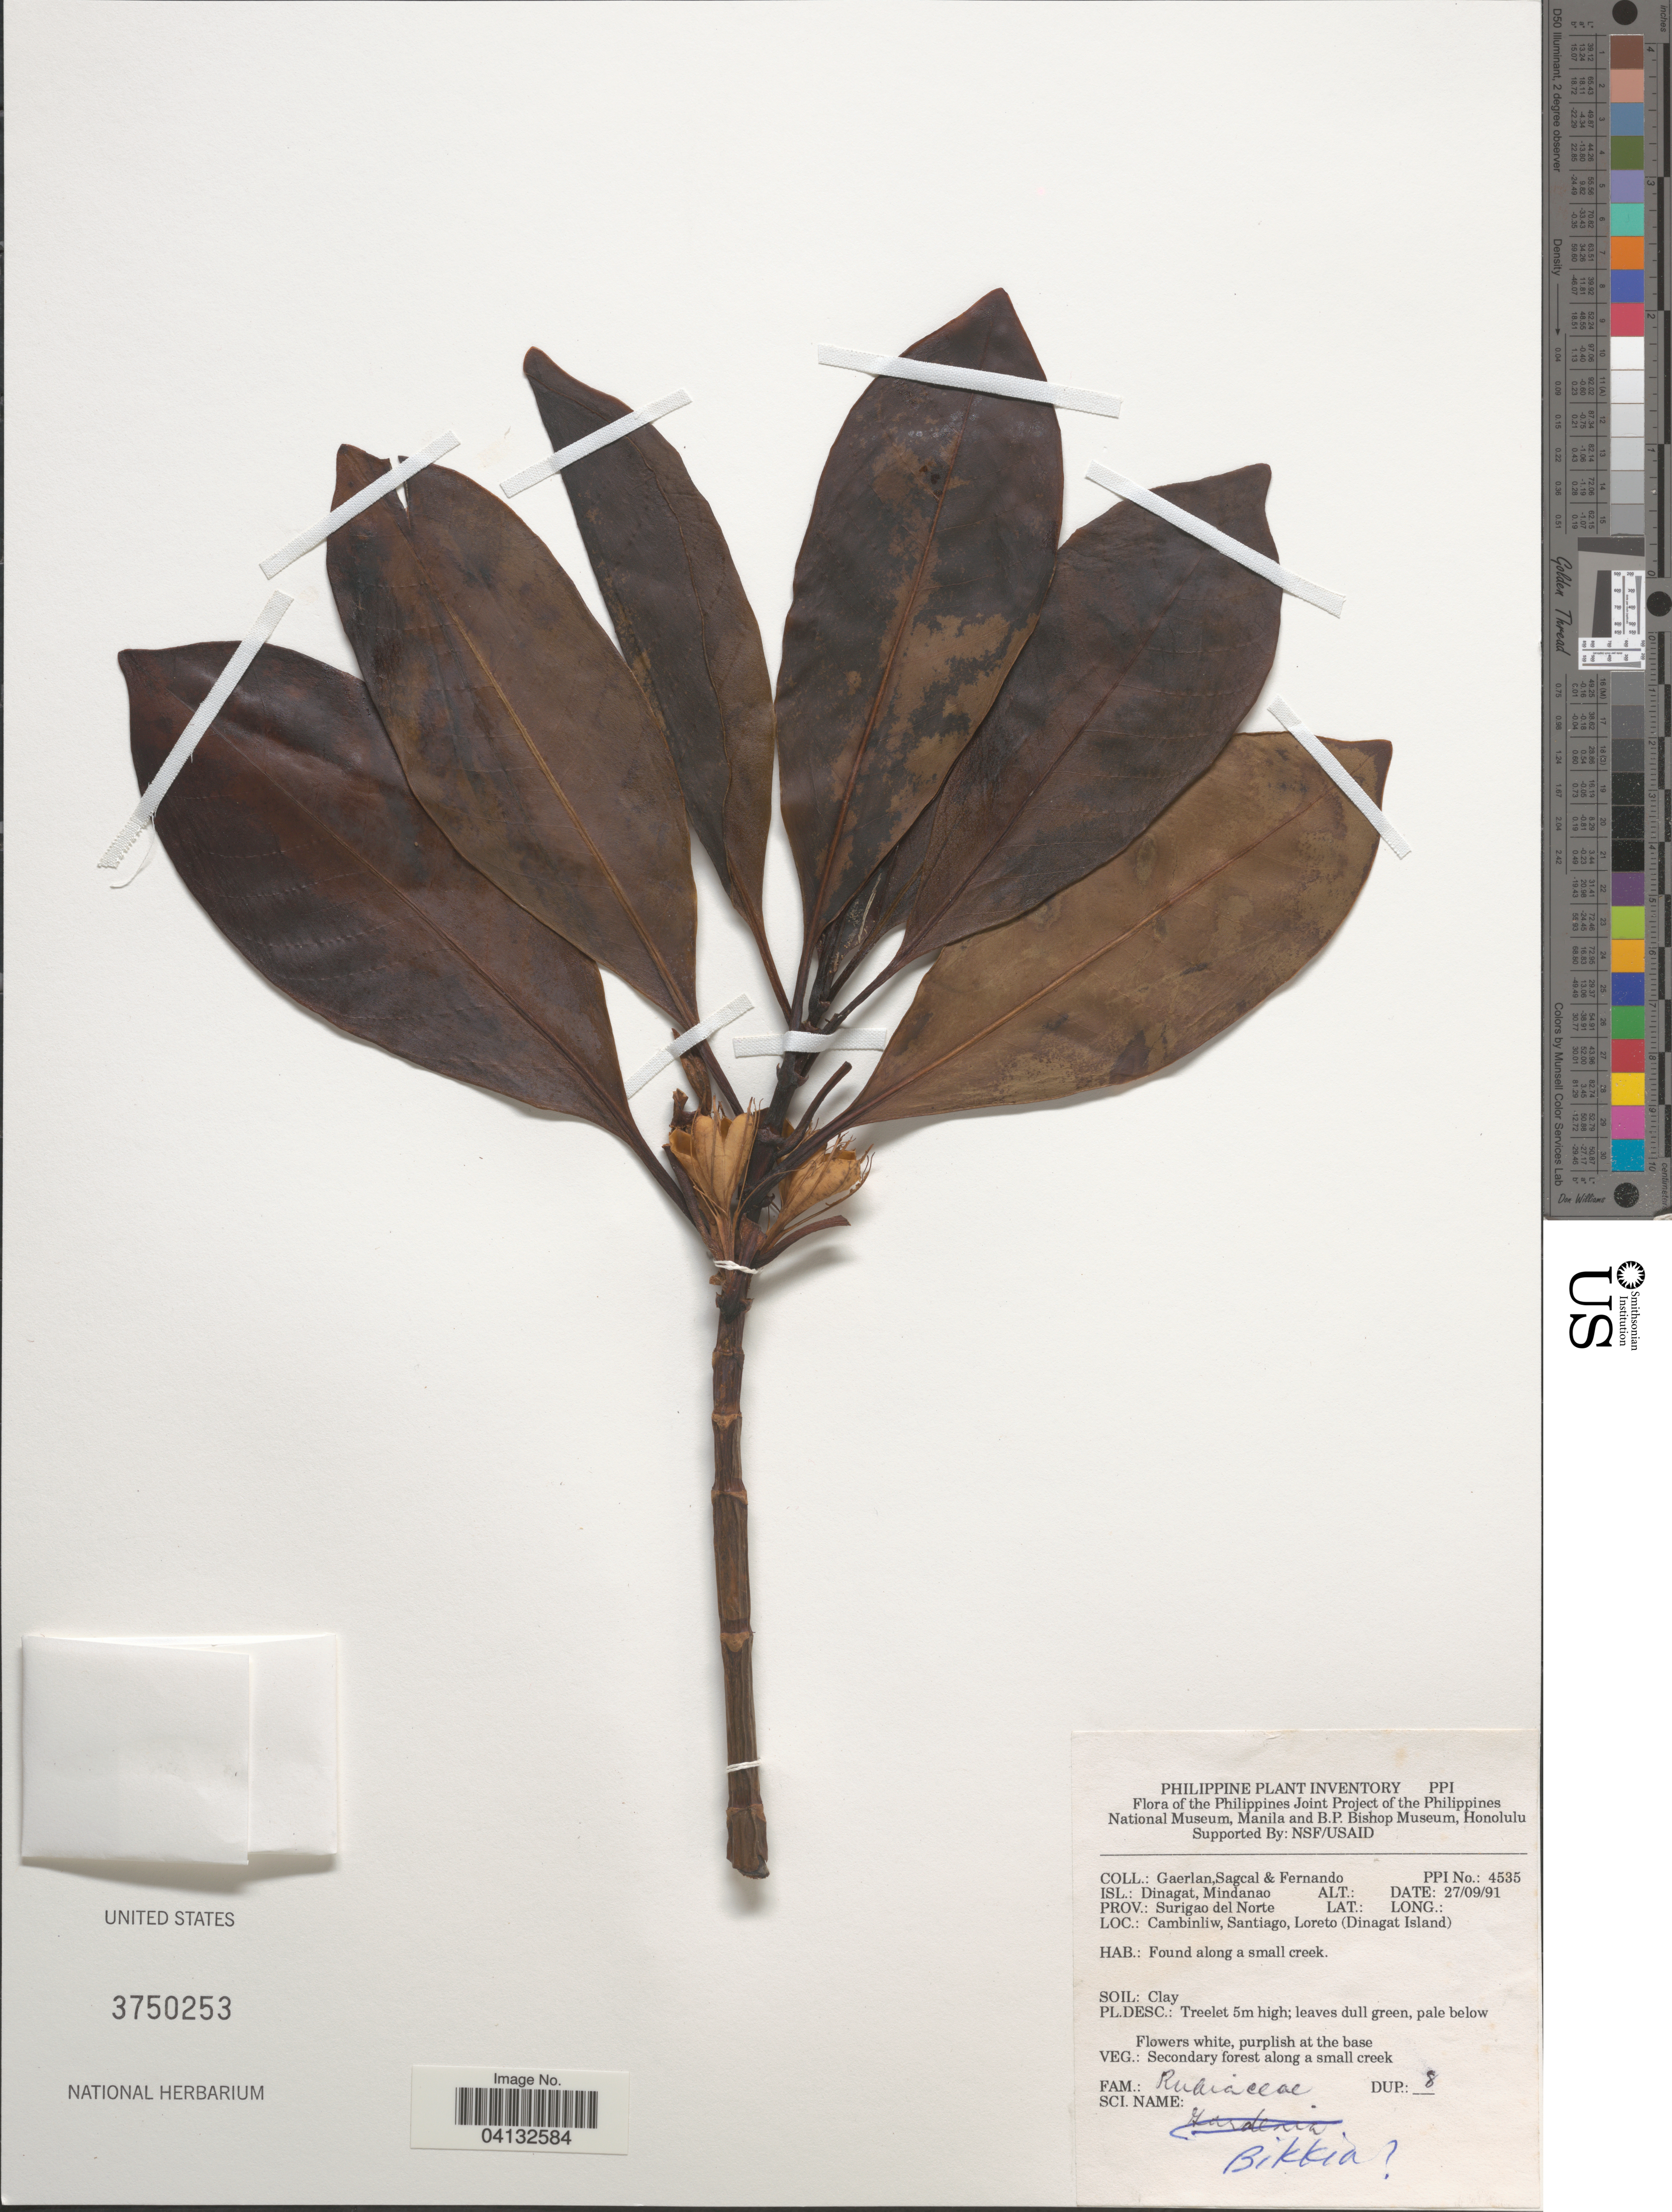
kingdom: Plantae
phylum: Tracheophyta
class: Magnoliopsida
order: Gentianales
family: Rubiaceae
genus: Bikkia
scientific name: Bikkia sp.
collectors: Gaerlan, E. Sagcal & -- Fernando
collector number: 4535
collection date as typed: Transcribed d/m/y: 27/9/91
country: Philippines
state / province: Caraga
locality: Isl.: Dinagat, Mindanao. Prov.: Surigao del Norte. Cambinliw, Santiago, Loreto (Dinagat Island).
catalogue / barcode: US 3750253